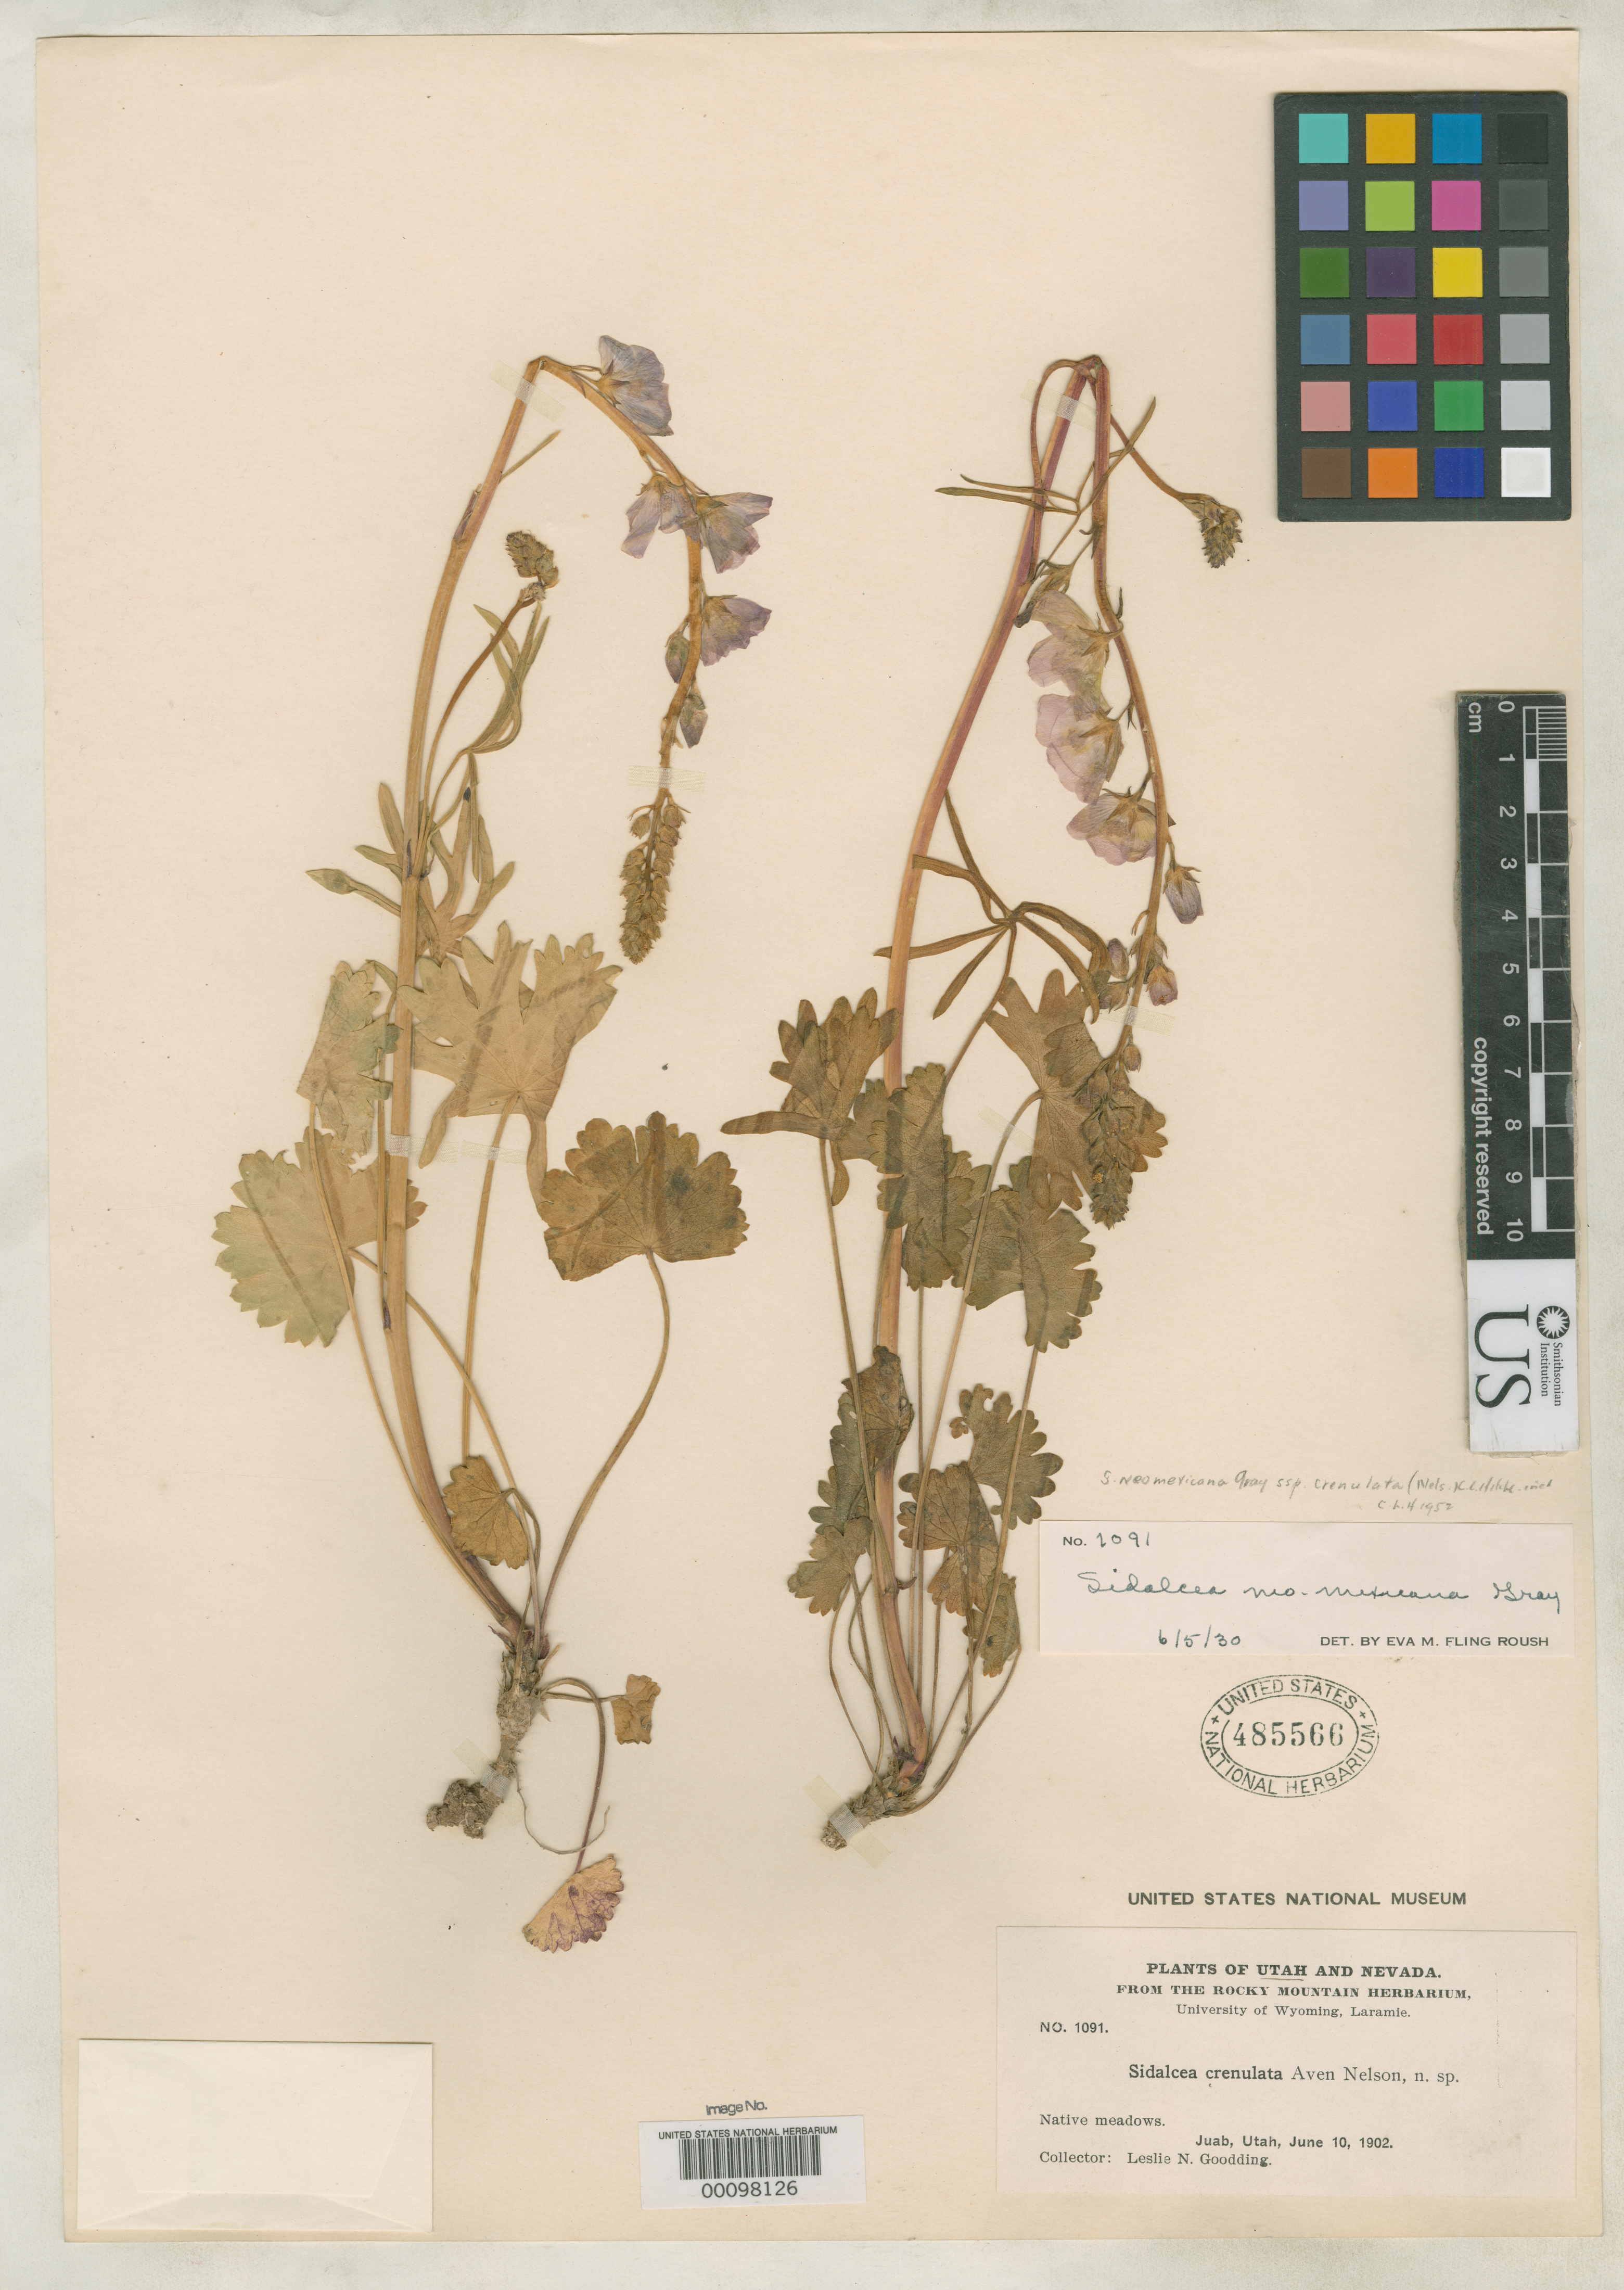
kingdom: Plantae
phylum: Tracheophyta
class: Magnoliopsida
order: Malvales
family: Malvaceae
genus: Sidalcea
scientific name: Sidalcea crenulata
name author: A. Nelson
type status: Isotype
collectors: L. N. Goodding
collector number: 1091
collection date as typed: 10 Jun 1902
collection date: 1902-06-10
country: United States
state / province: Utah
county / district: Juab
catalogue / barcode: US 485566